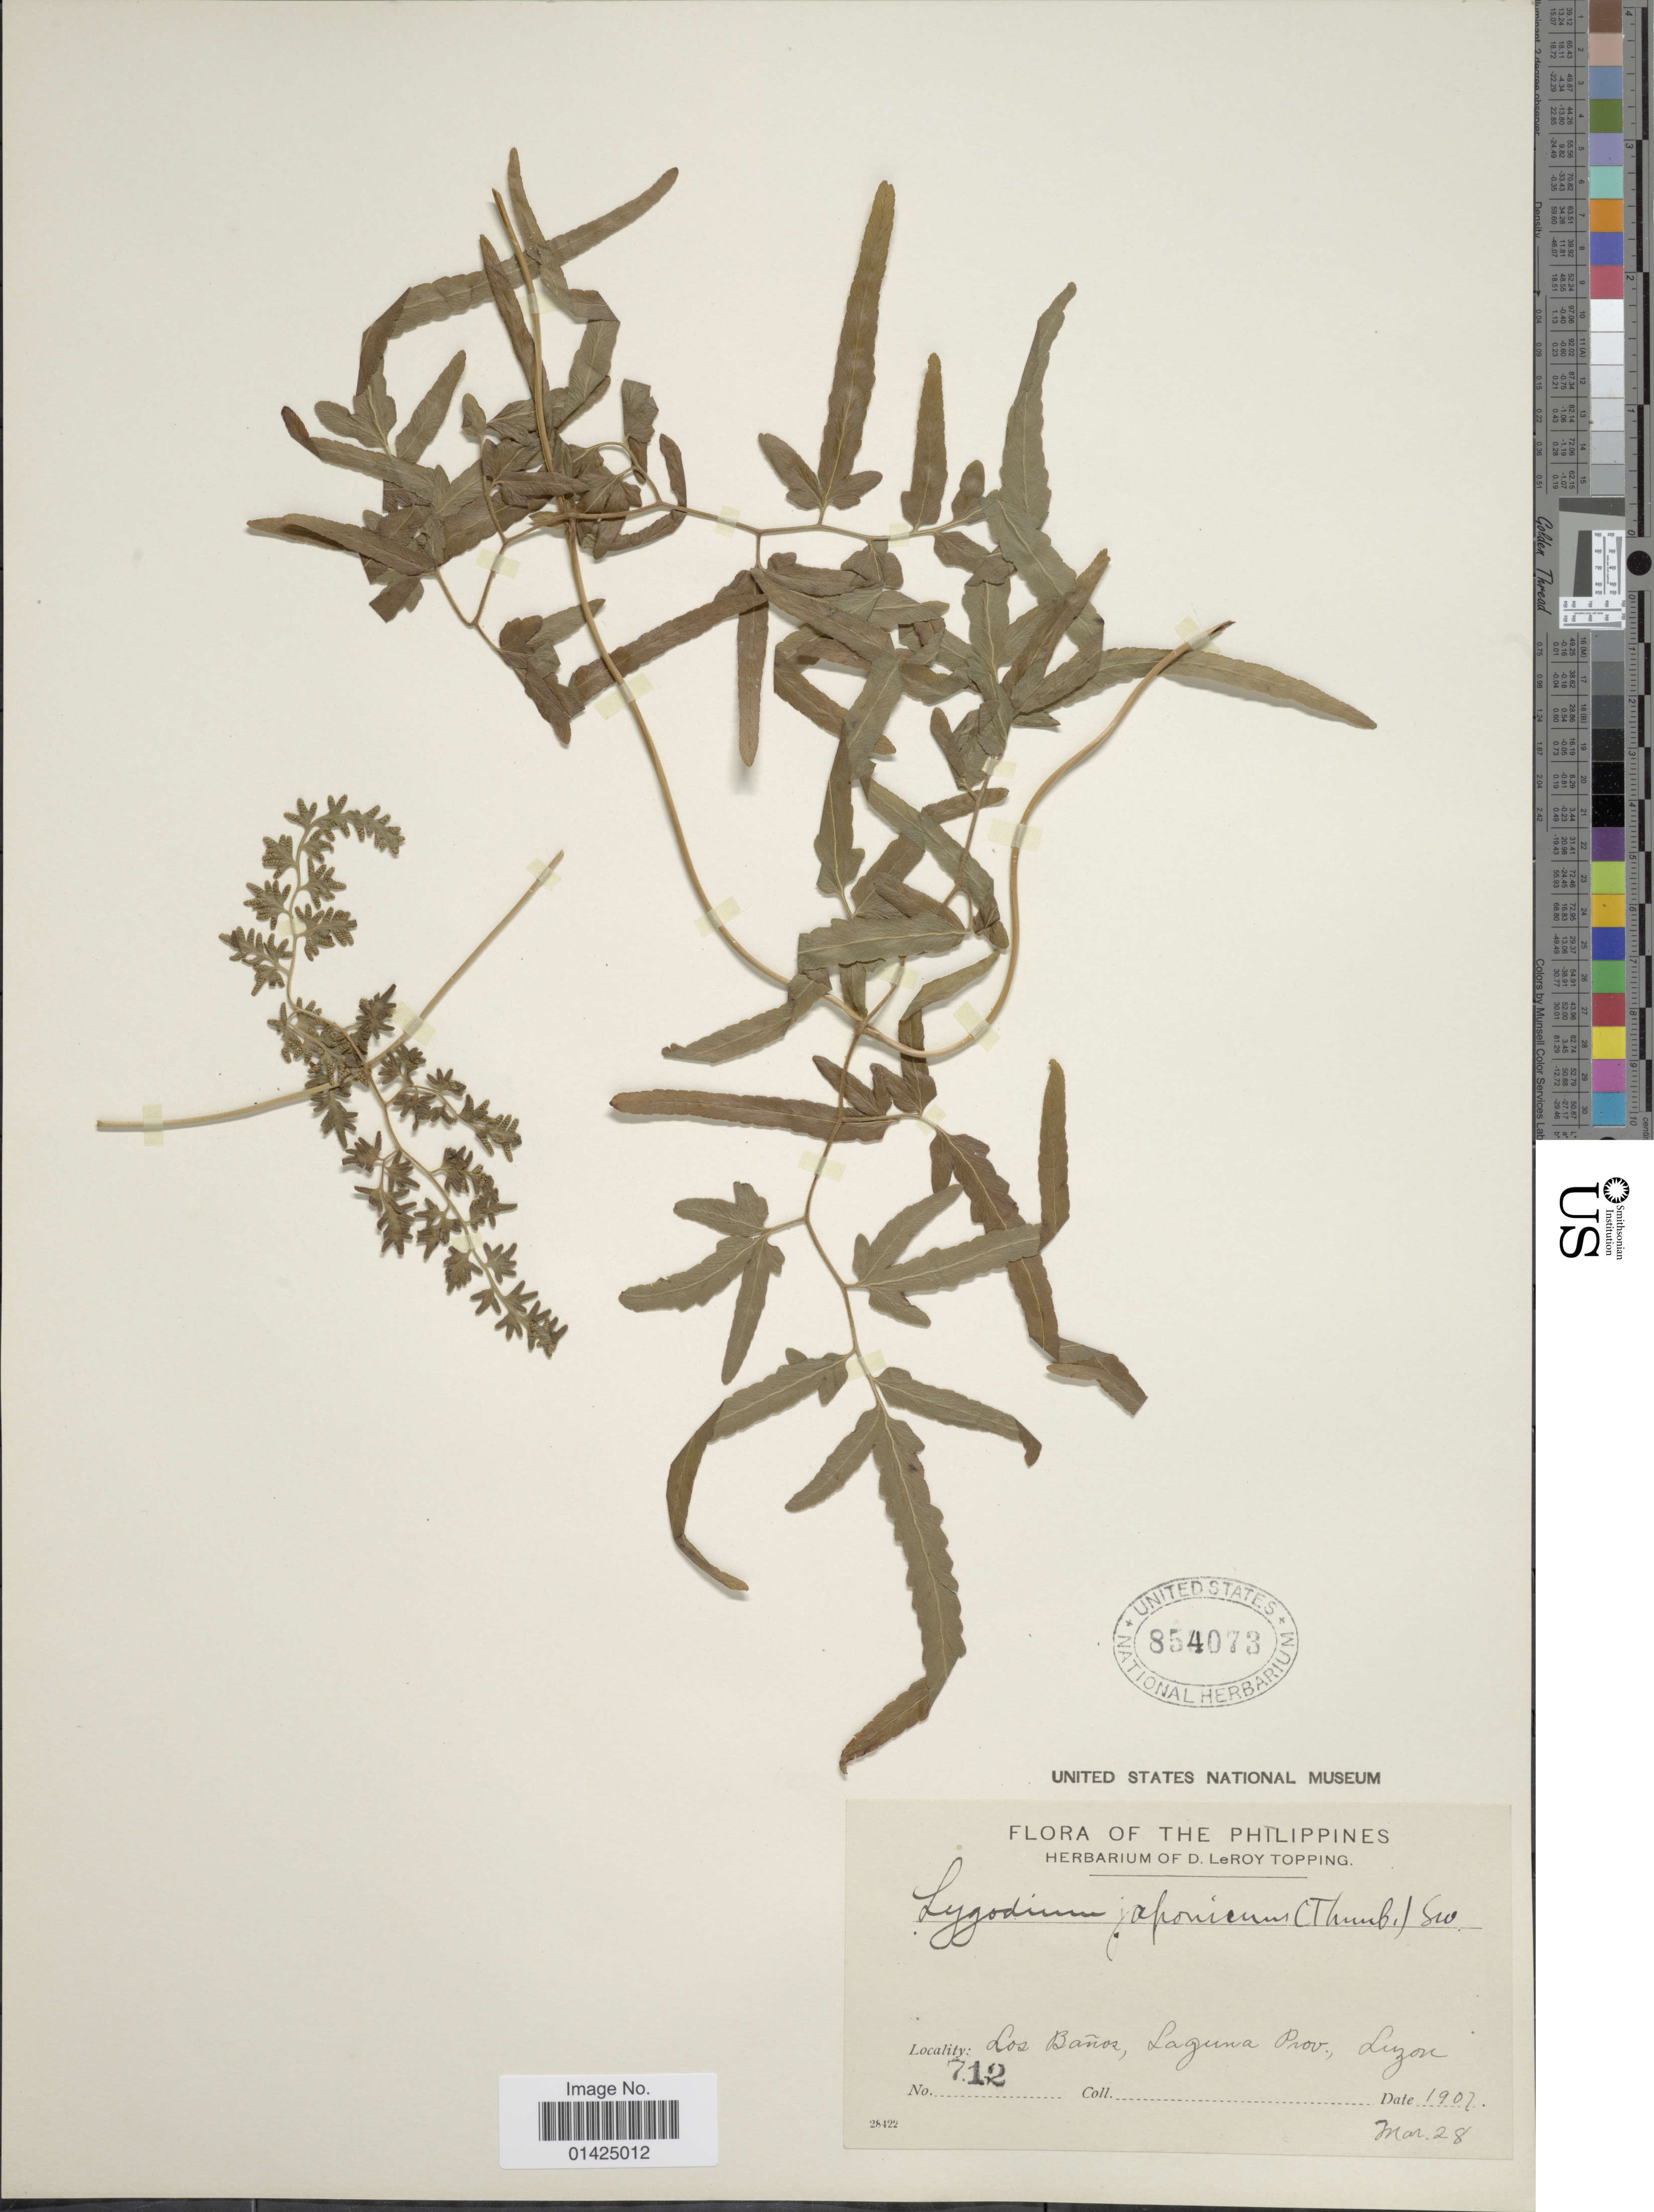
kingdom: Plantae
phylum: Tracheophyta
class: Polypodiopsida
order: Schizaeales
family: Lygodiaceae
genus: Lygodium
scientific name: Lygodium japonicum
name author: (Thunb.) Sw.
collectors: ex herb. D. LeRoy Topping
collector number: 712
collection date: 1907-03-28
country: Philippines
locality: Los Baños, Laguna Prov., Luzon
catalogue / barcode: US 854073